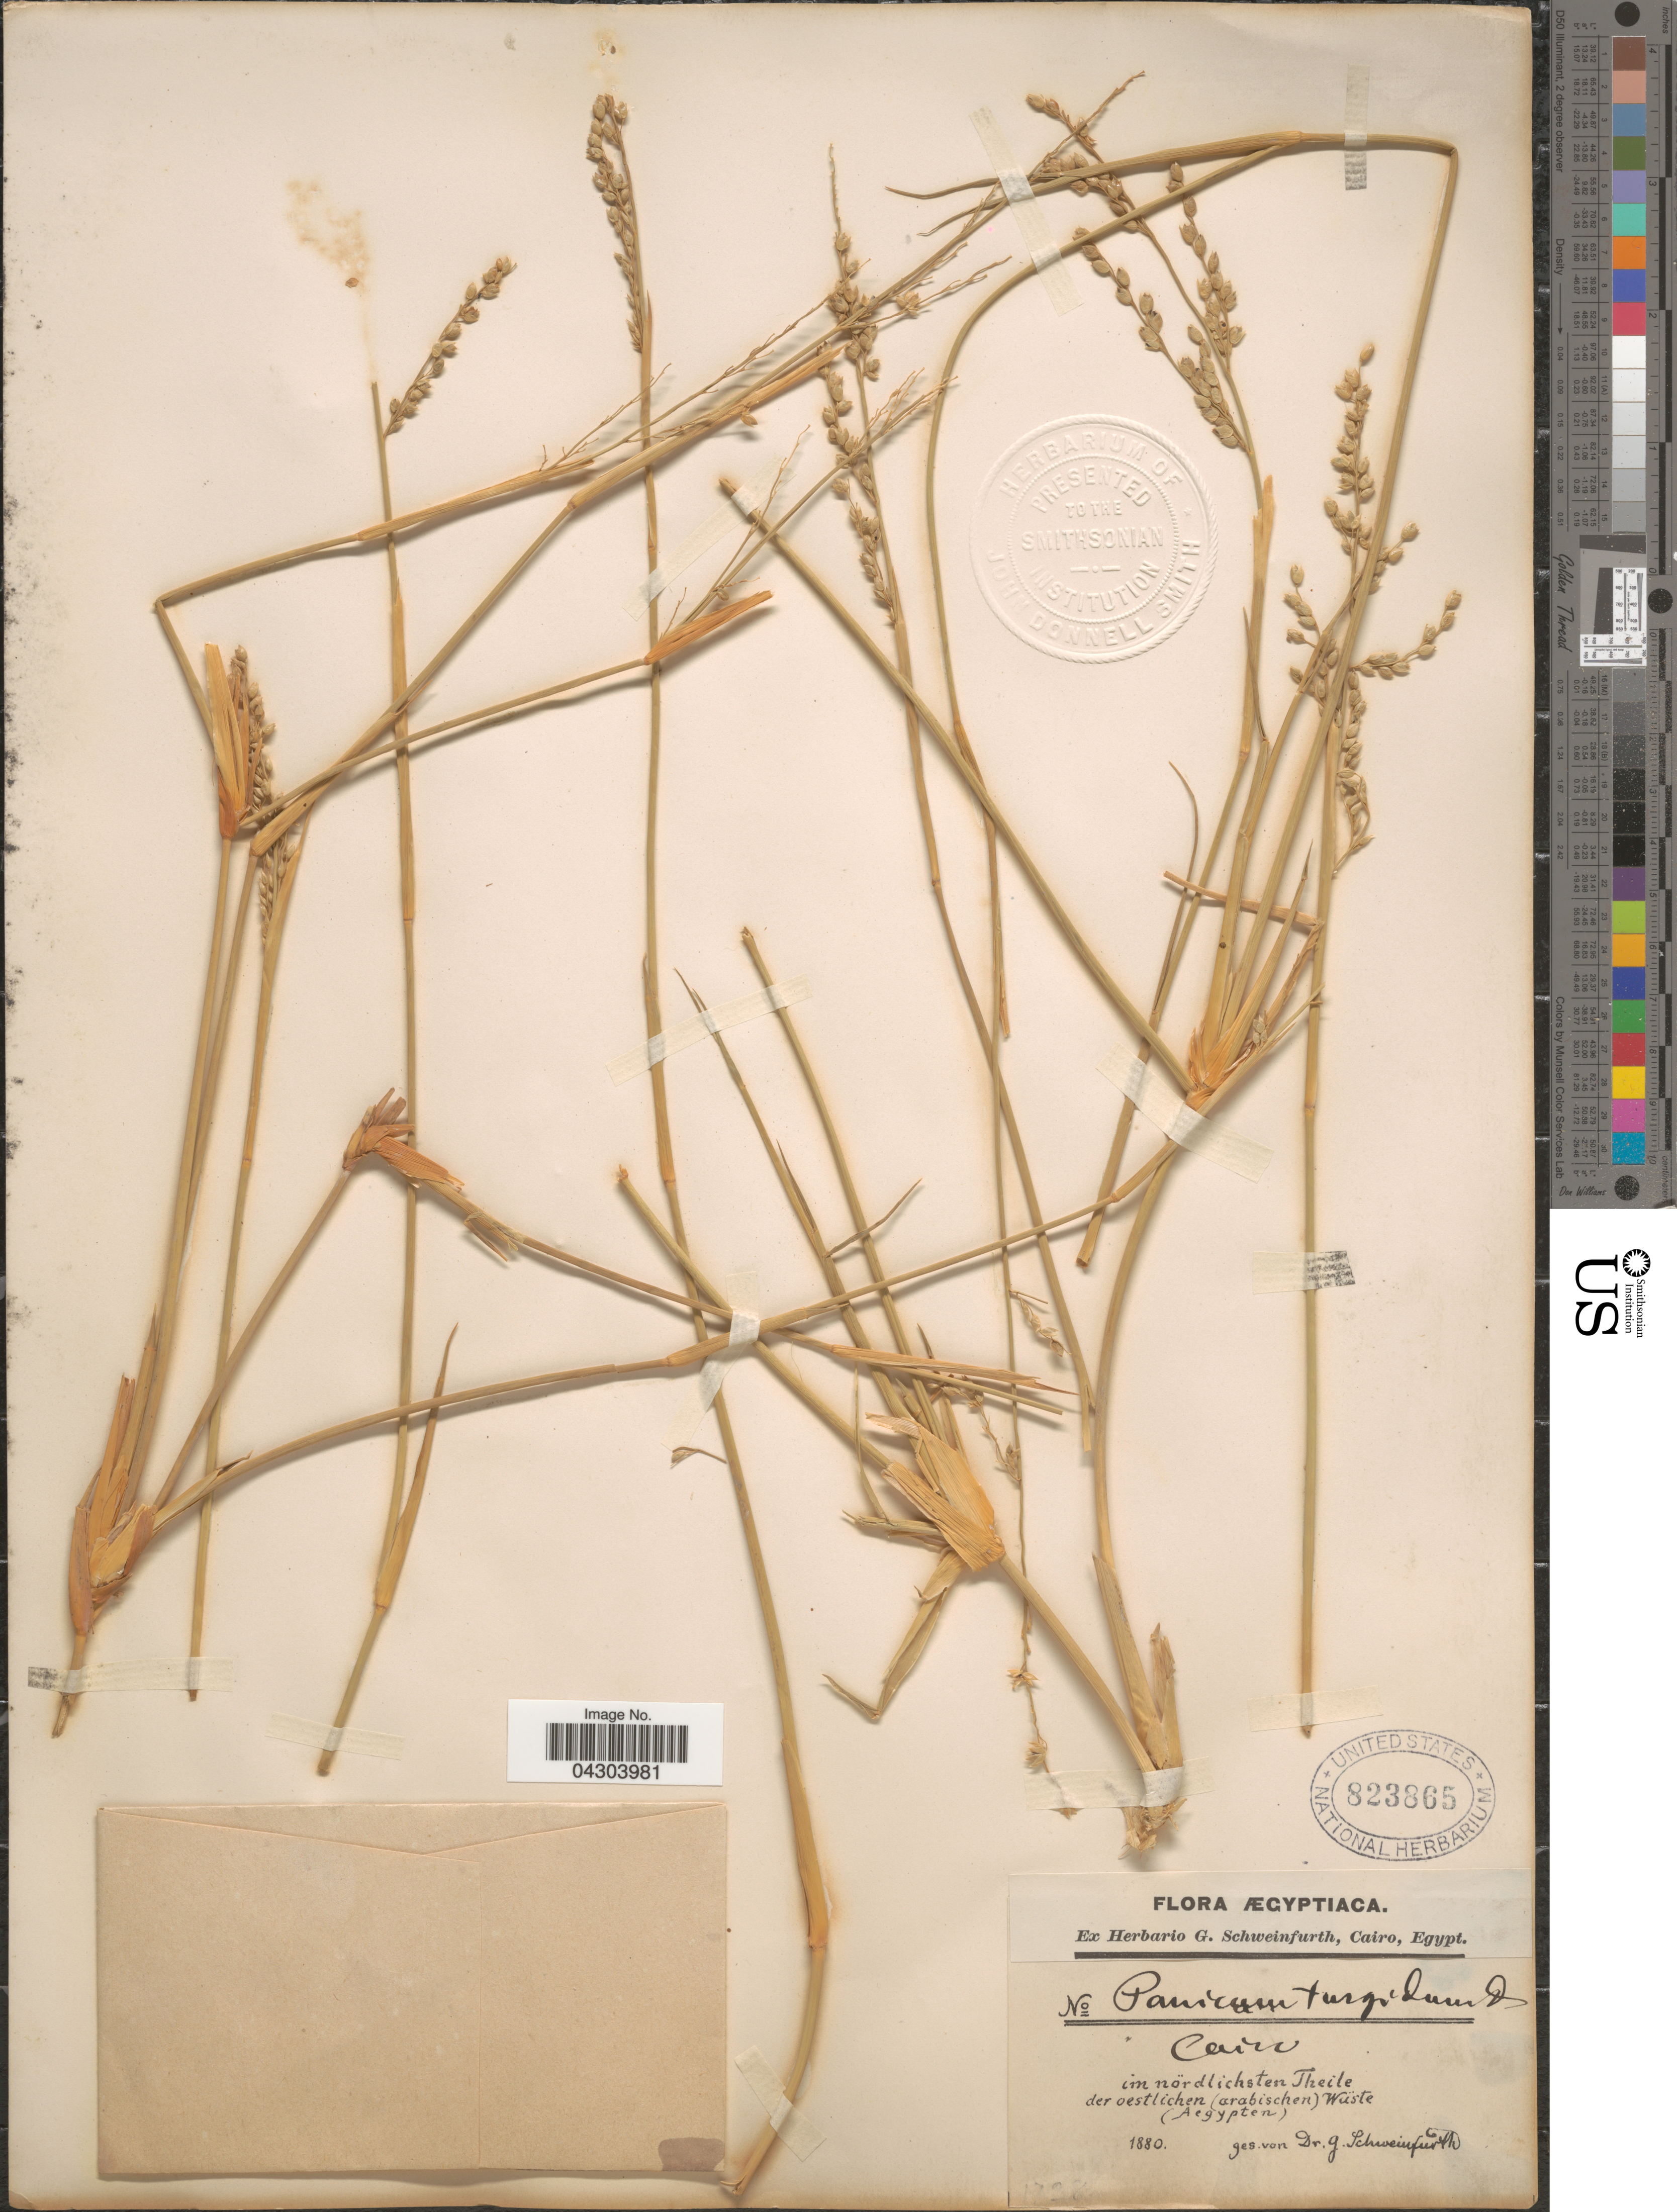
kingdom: Plantae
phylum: Tracheophyta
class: Liliopsida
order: Poales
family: Poaceae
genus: Panicum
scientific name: Panicum turgidum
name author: Forssk.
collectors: G. A. Schweinfurth (herbarium)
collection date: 1880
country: Egypt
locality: Cairo. Im nördlichsten Theile der oestlichen (arabischen) Wuste.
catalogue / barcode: US 823865